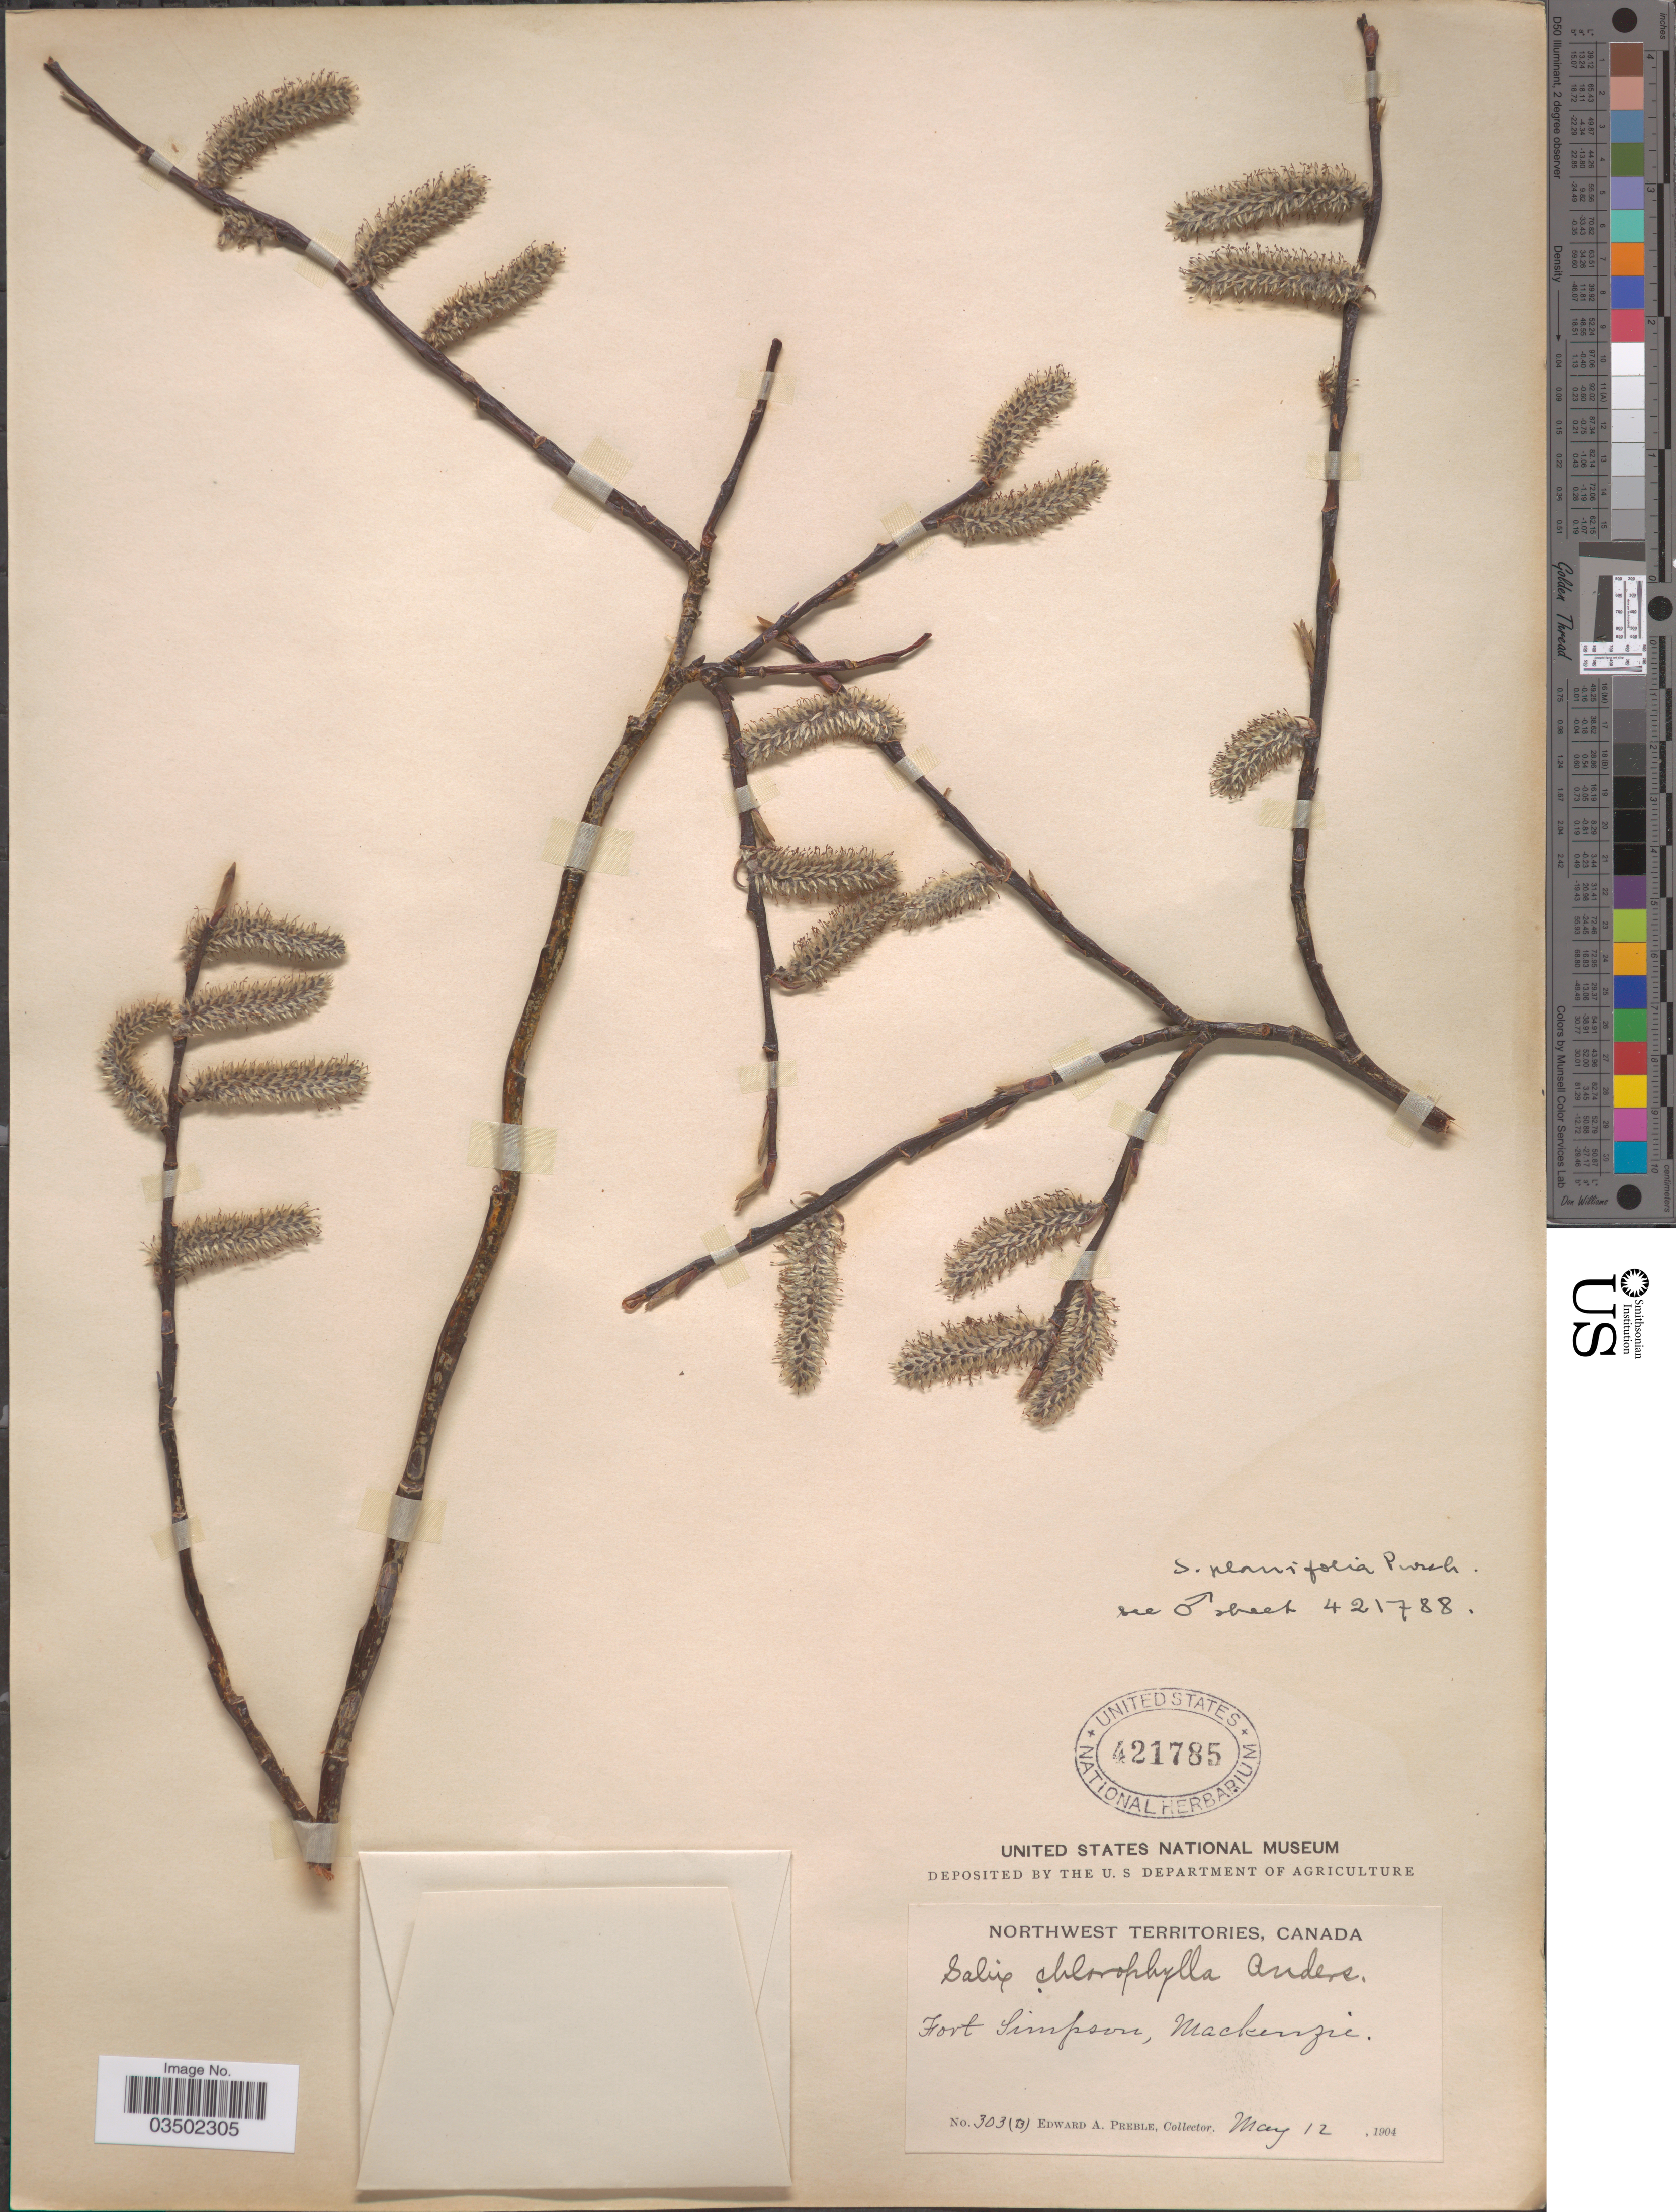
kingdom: Plantae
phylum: Tracheophyta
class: Magnoliopsida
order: Malpighiales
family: Salicaceae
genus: Salix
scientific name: Salix planifolia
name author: Pursh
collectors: E. Preble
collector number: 303(B)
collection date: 1904-05-12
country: Canada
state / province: Northwest Territories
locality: Fort Simpson, Mackenzie.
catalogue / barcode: US 421785